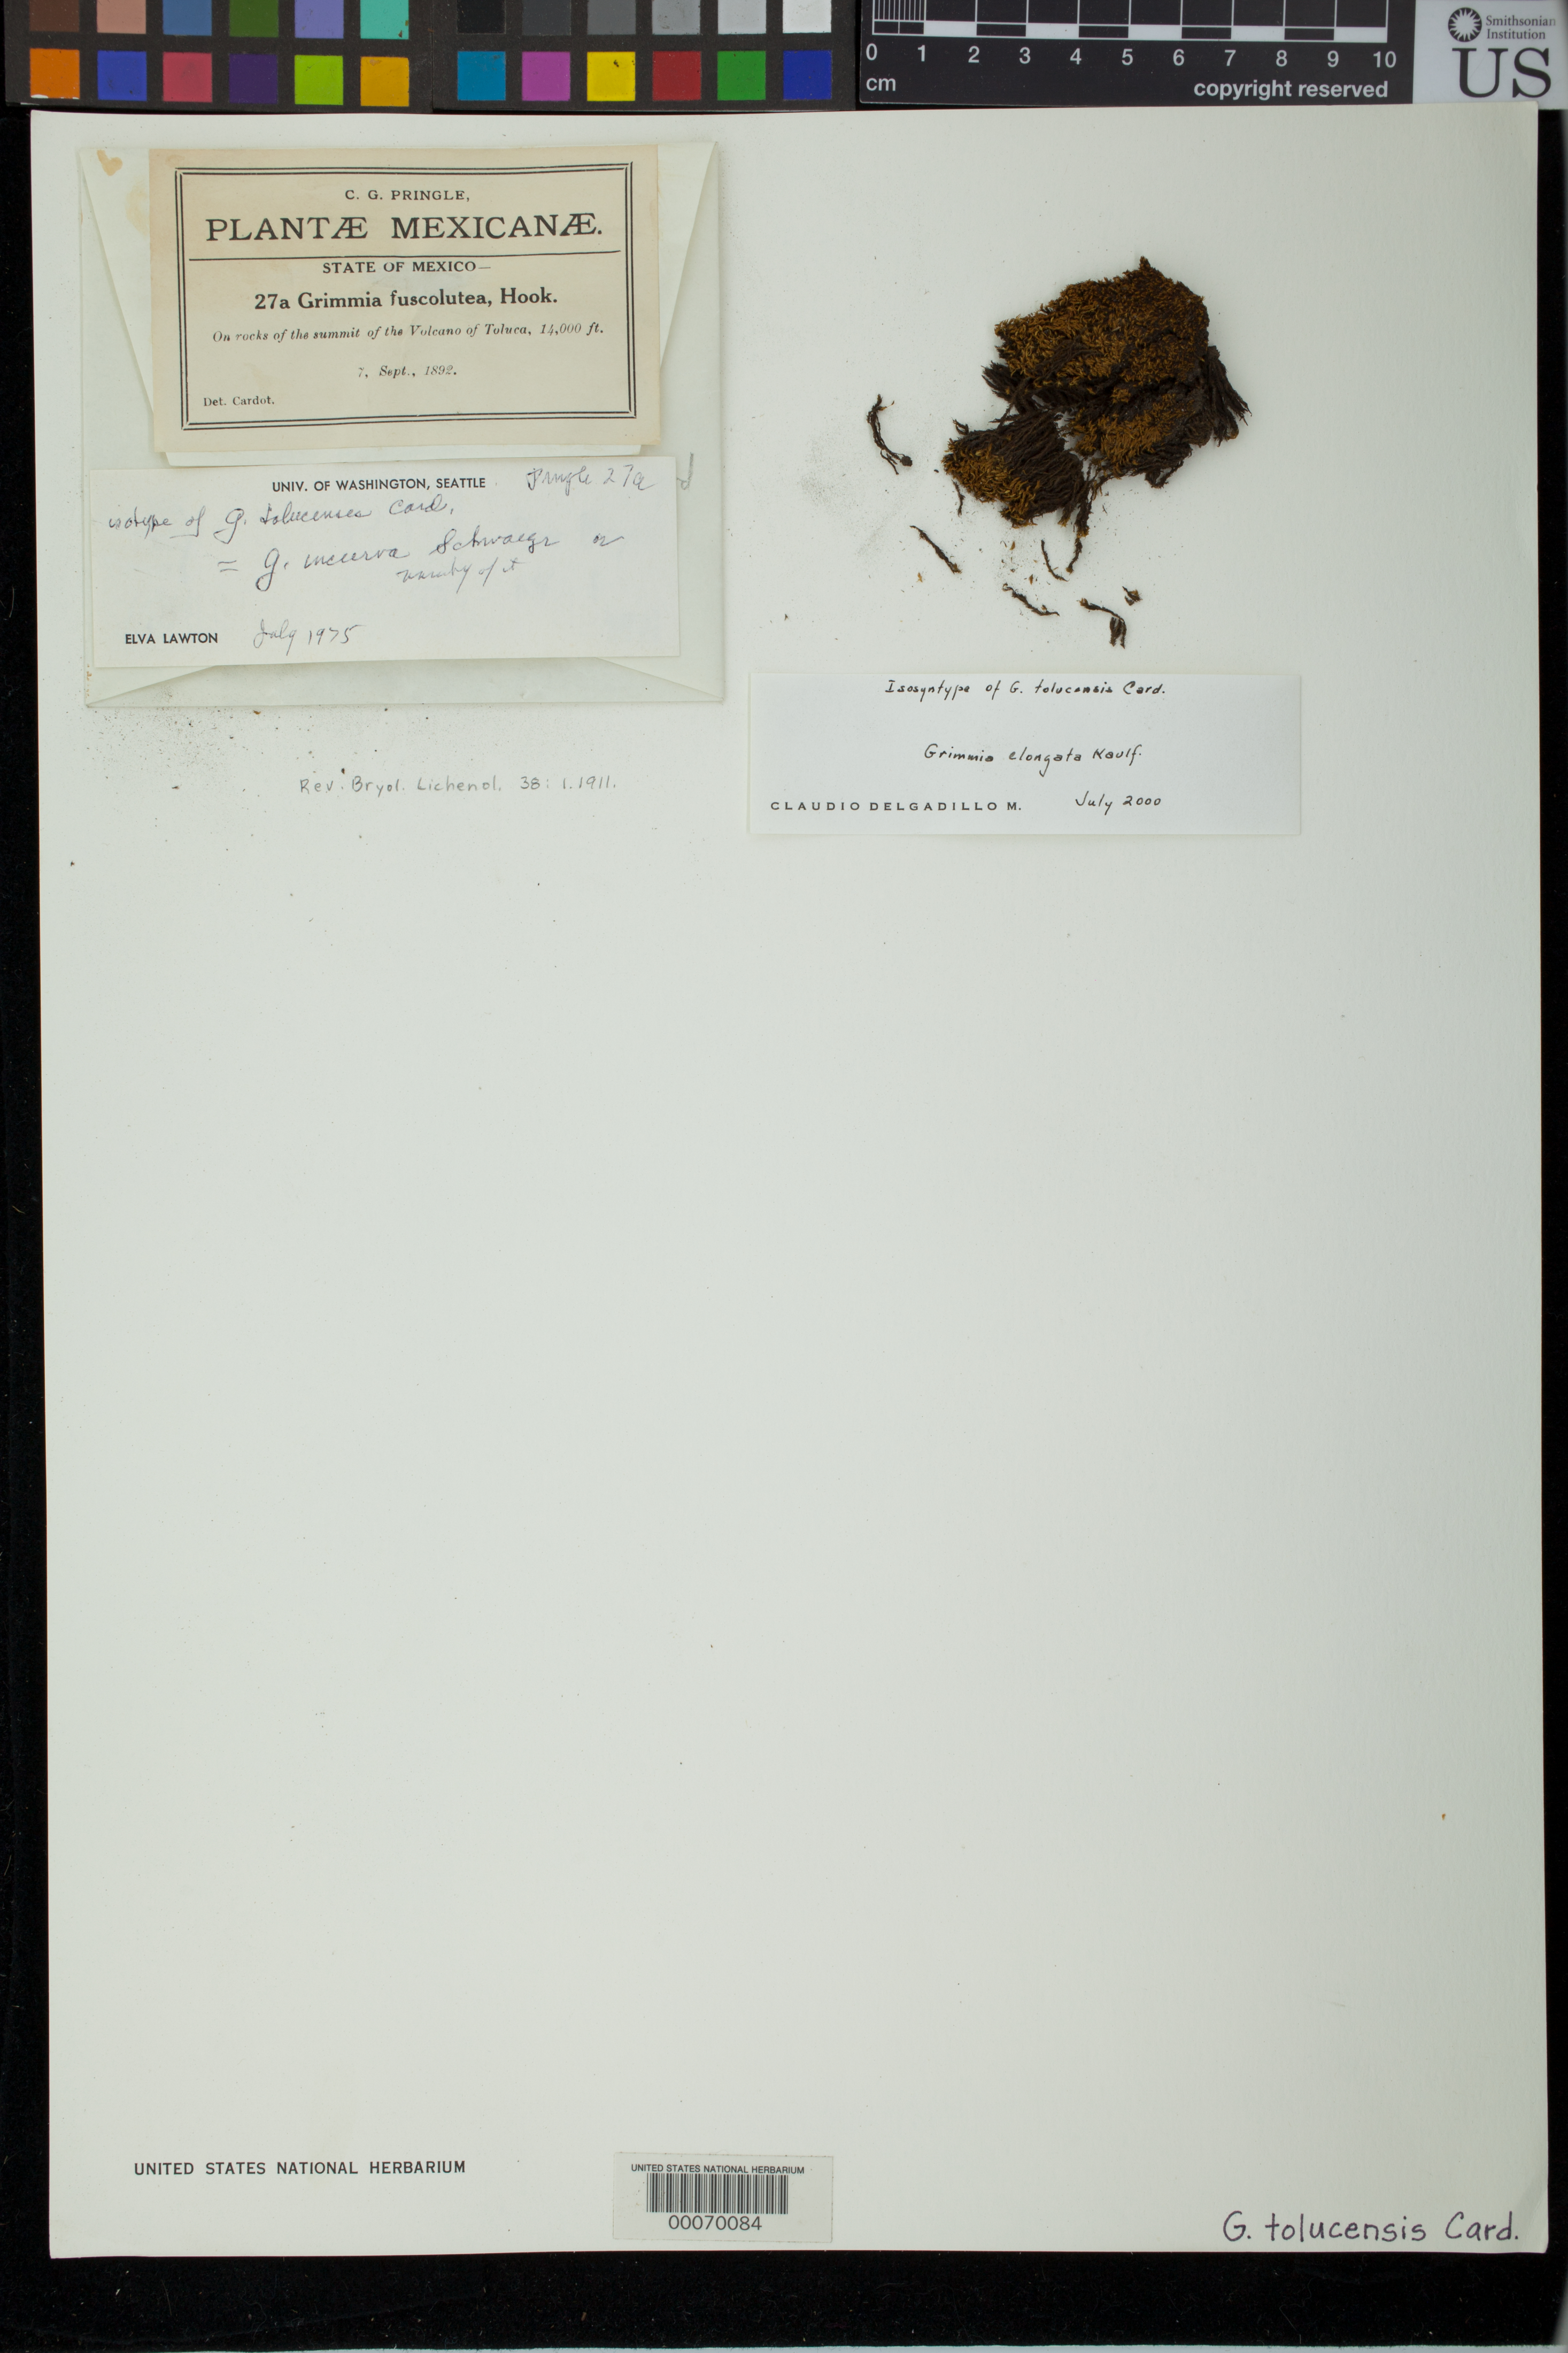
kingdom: Plantae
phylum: Bryophyta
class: Bryopsida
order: Grimmiales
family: Grimmiaceae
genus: Grimmia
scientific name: Grimmia tolucensis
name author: Cardot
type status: Isotype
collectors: C. G. Pringle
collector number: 27 a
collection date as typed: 17 Sep 1892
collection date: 1892-09-17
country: Mexico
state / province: México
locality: Summit of volcano of Toluca.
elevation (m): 4267